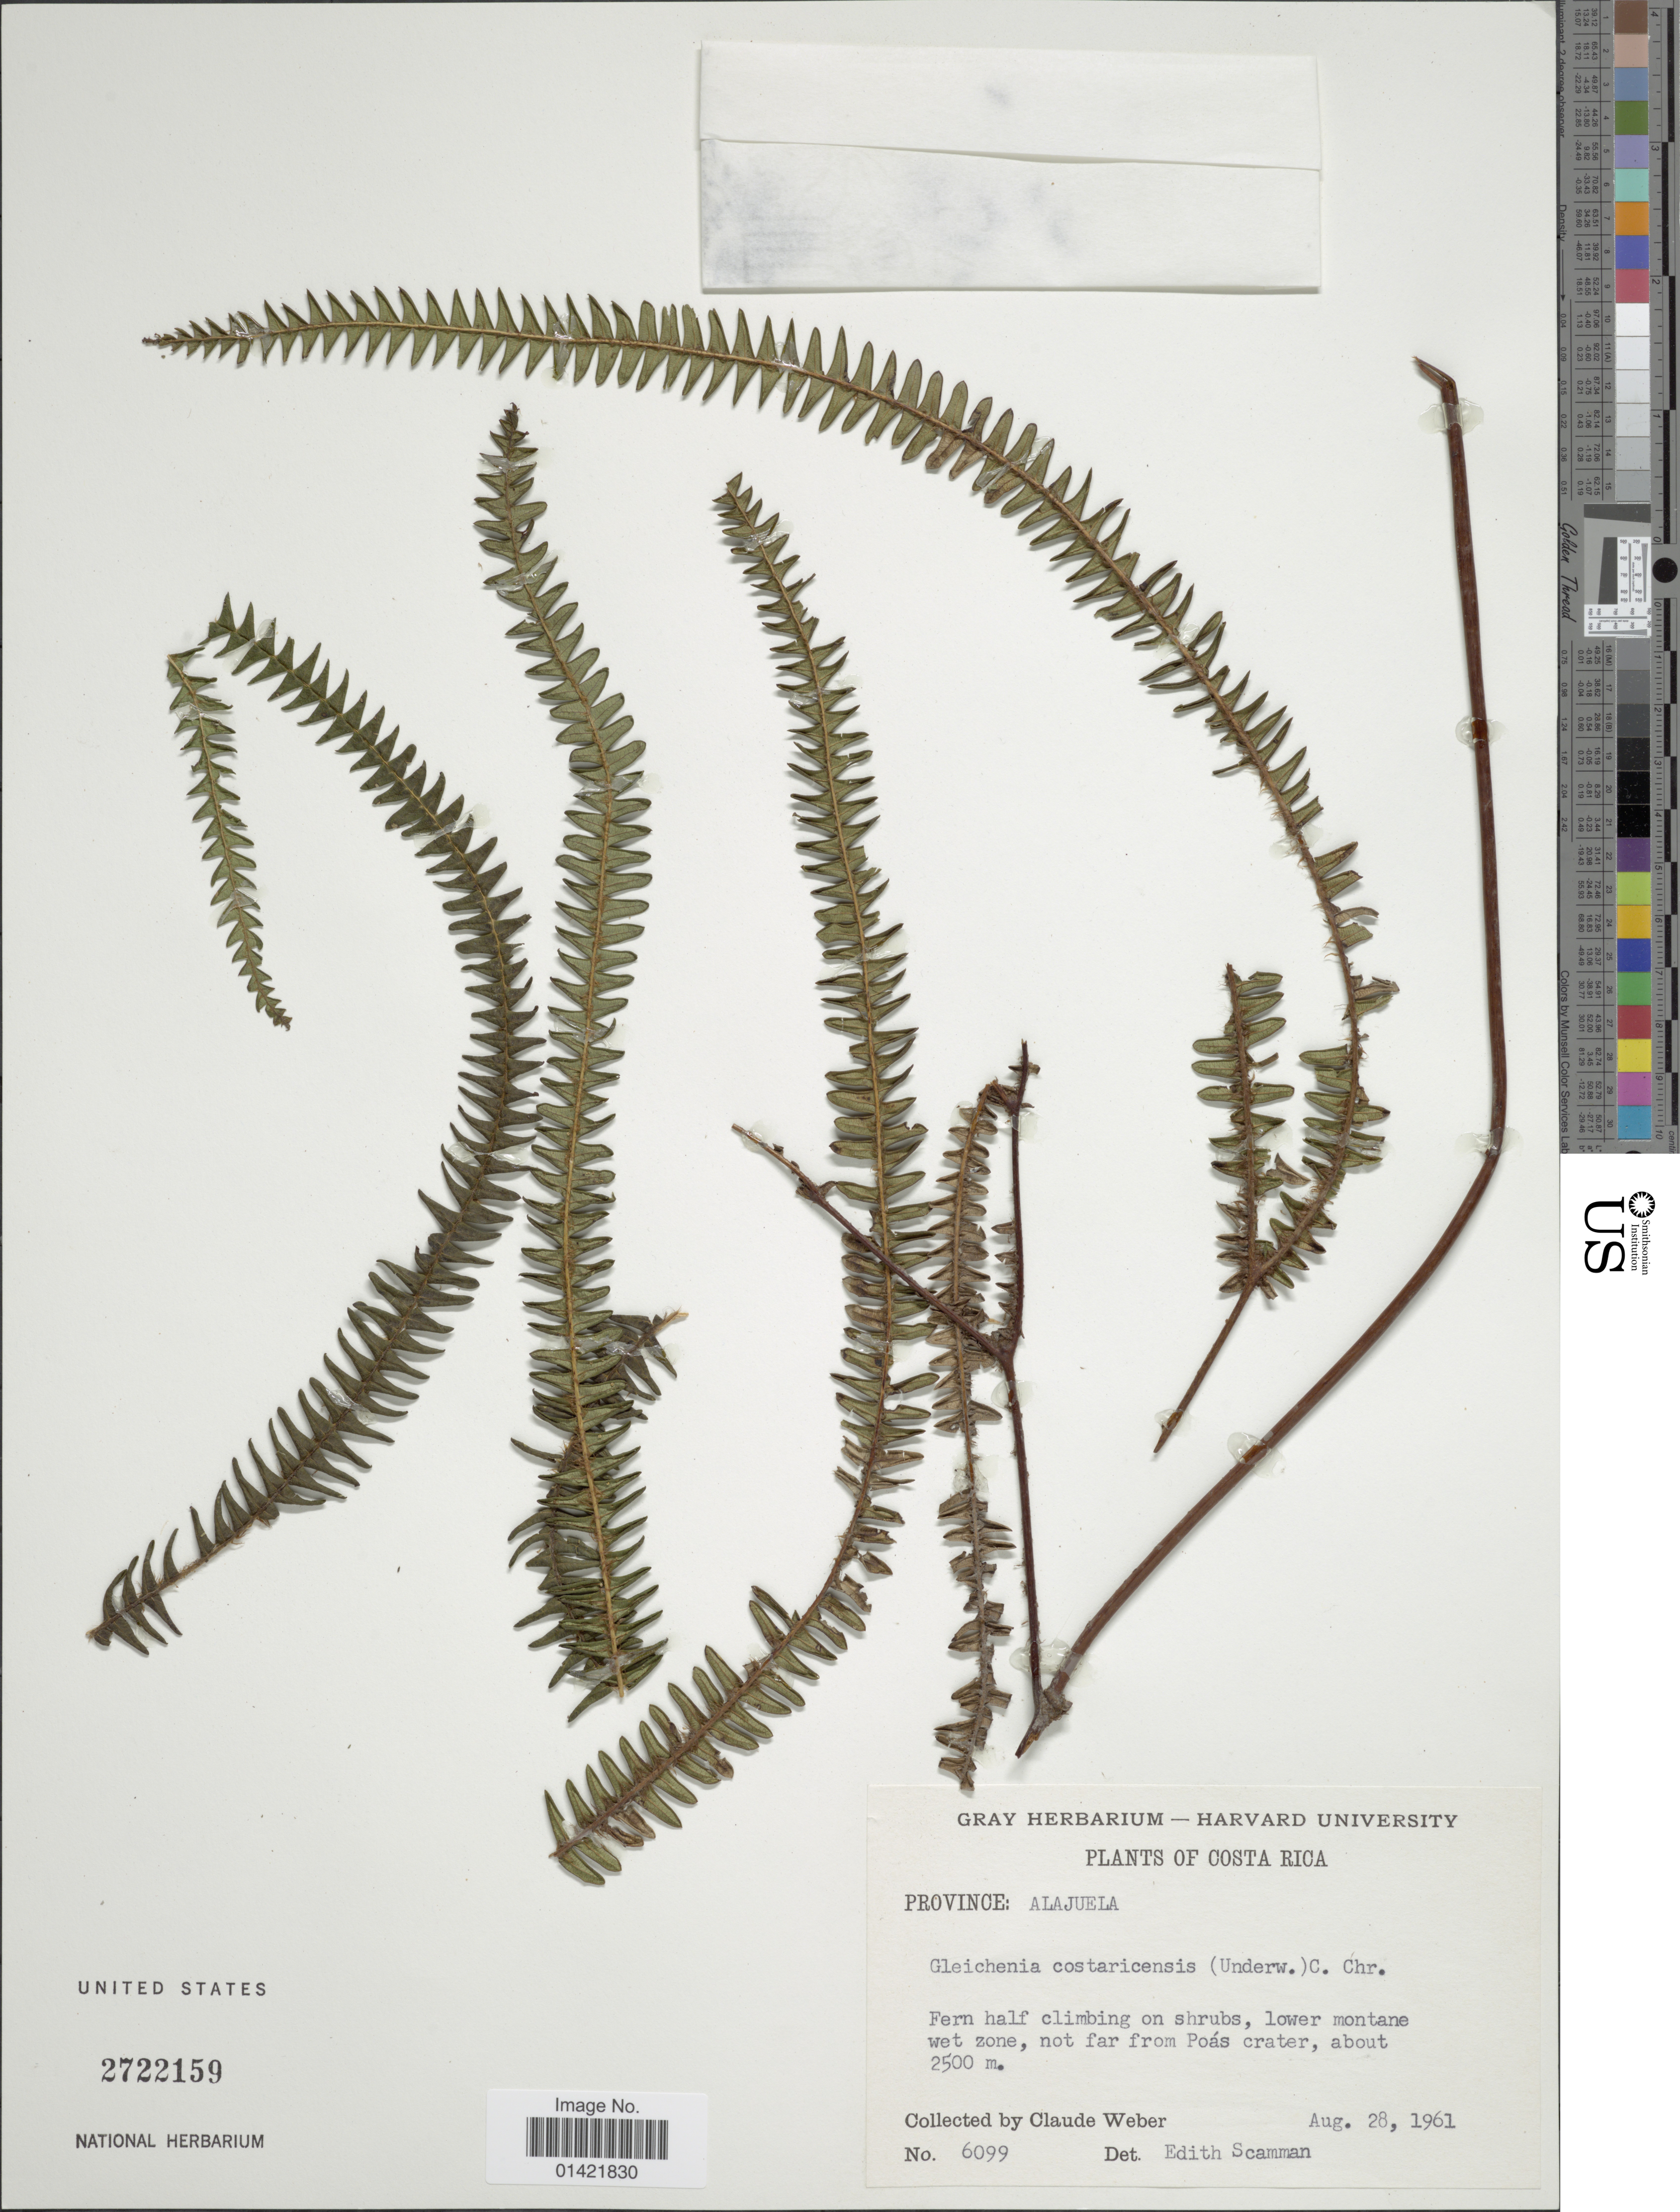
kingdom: Plantae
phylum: Tracheophyta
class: Polypodiopsida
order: Gleicheniales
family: Gleicheniaceae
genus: Sticherus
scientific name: Sticherus revolutus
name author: (Kunth) Ching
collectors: C. M. Weber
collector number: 6099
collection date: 1961-08-28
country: Costa Rica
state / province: Alajuela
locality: Lower montane wet zone, not far from Poas crater.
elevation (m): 2500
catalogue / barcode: US 2722159